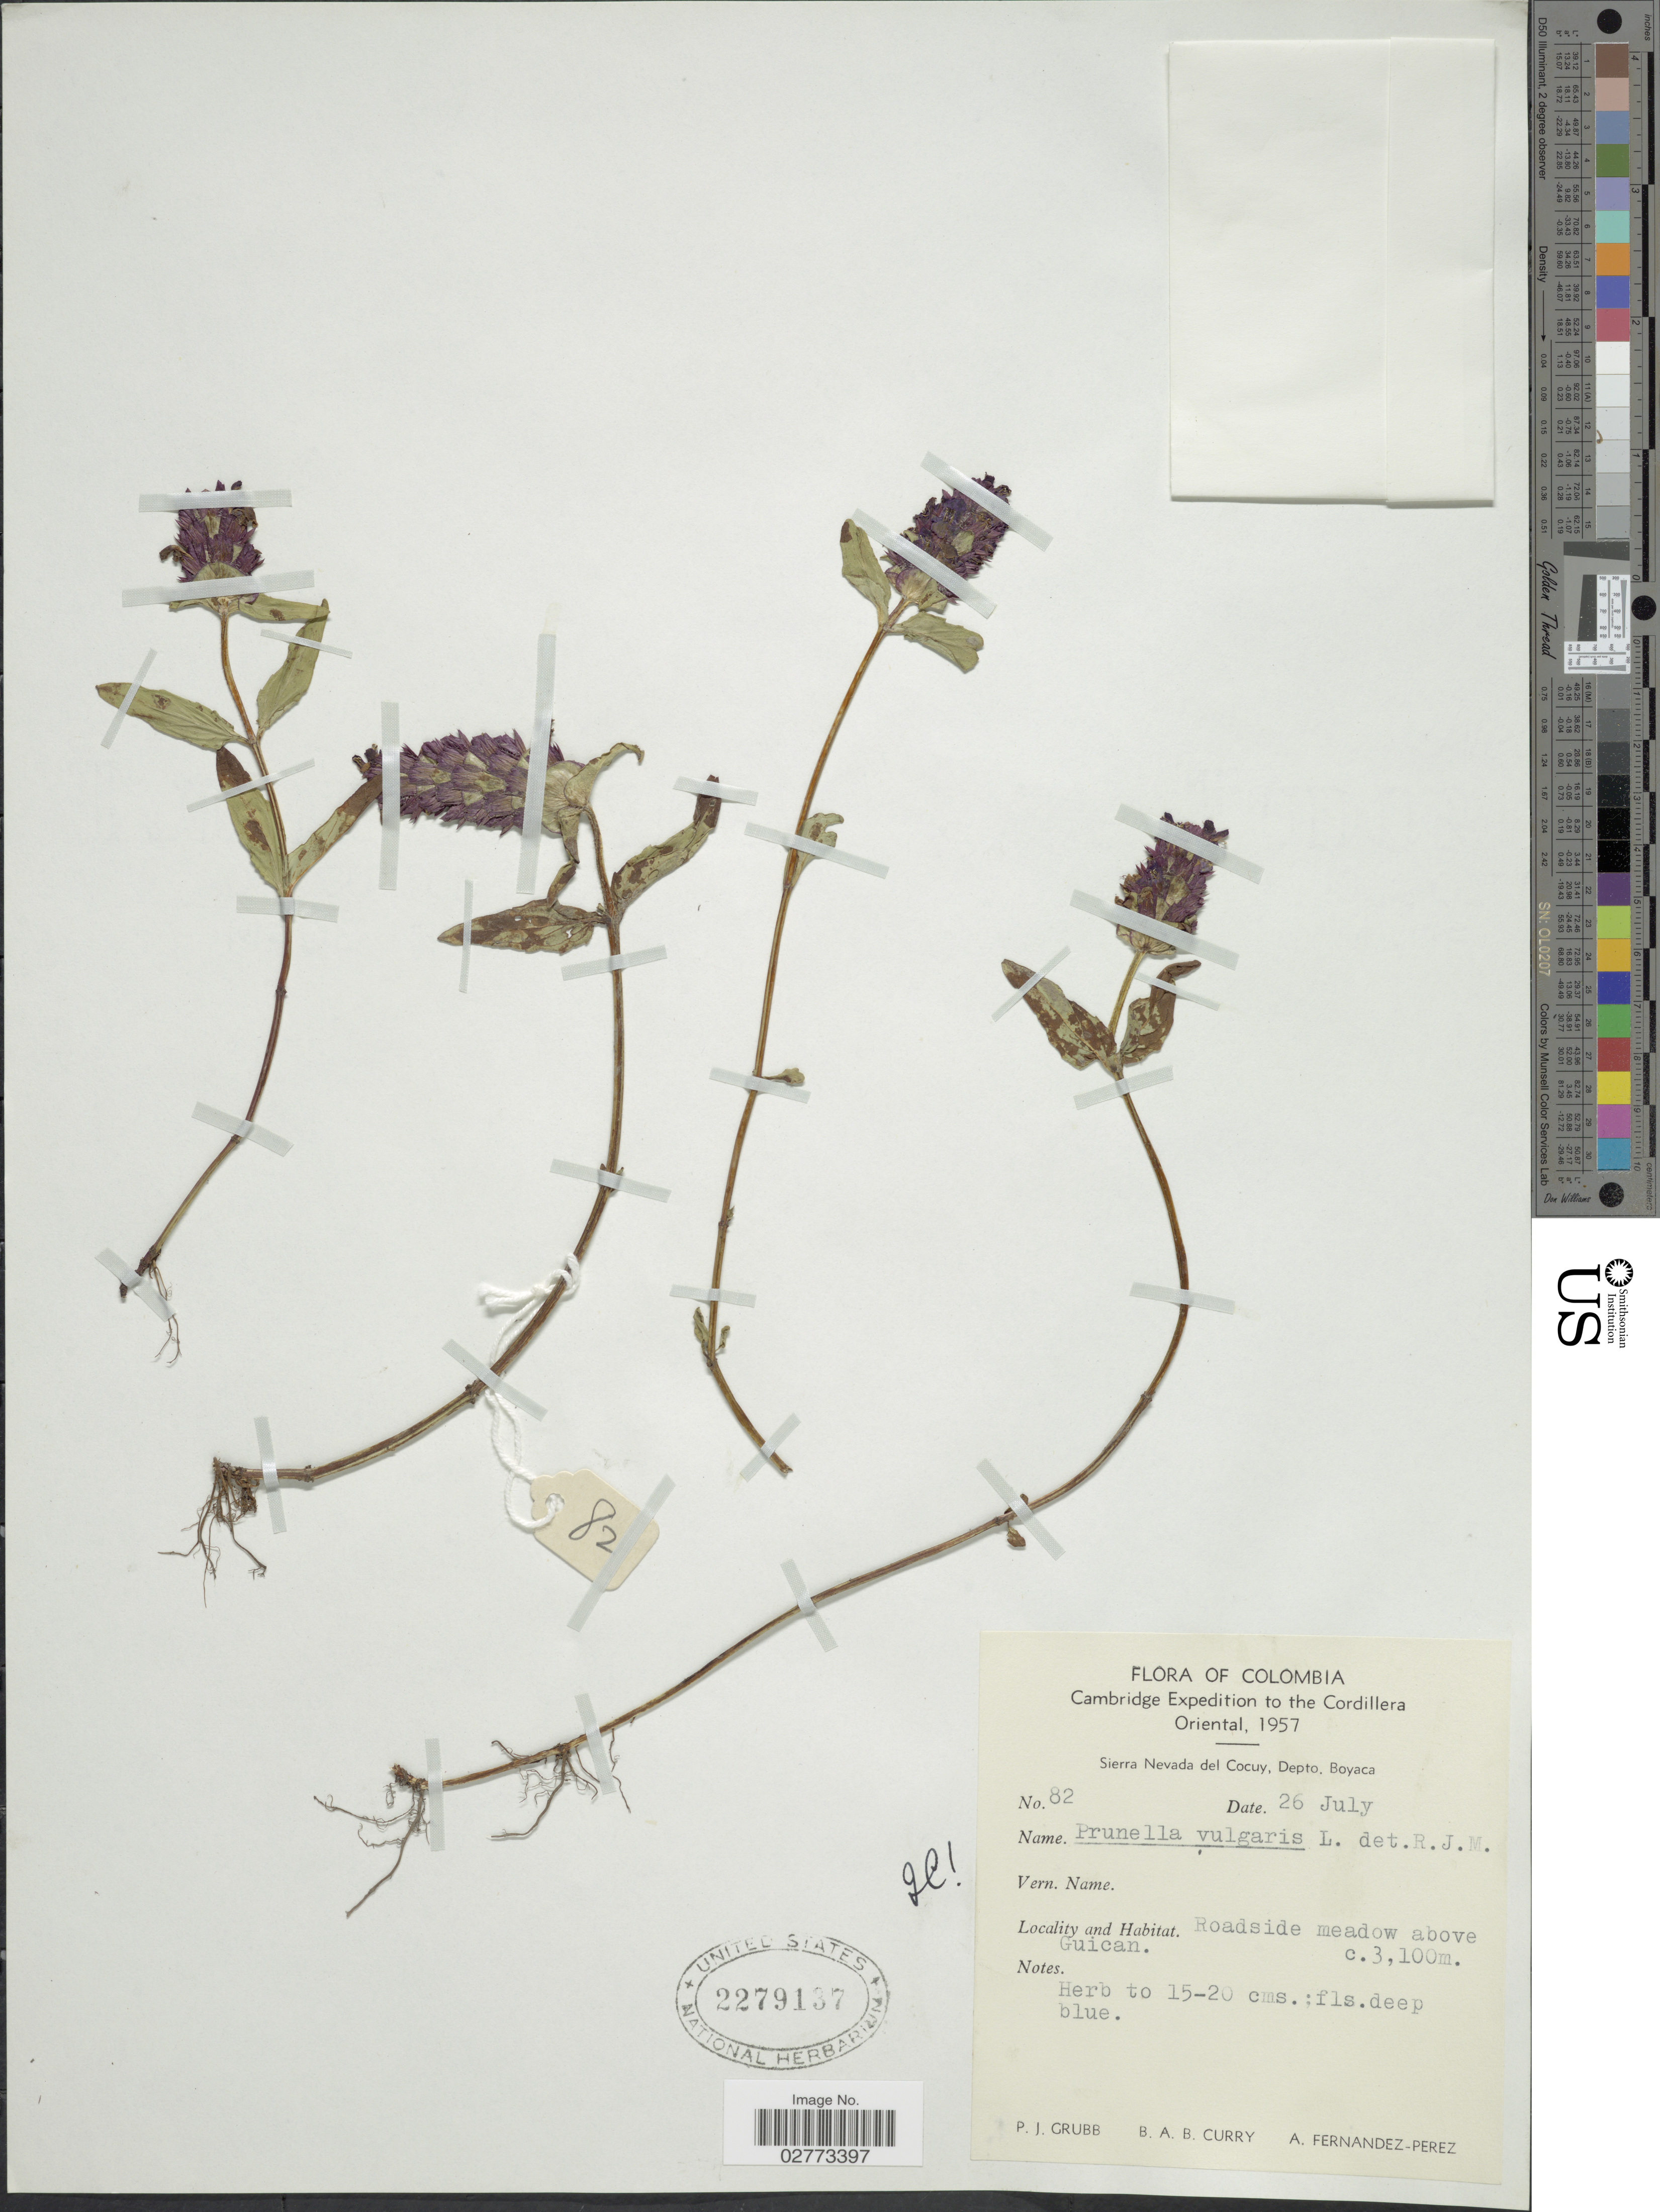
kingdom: Plantae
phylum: Tracheophyta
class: Magnoliopsida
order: Lamiales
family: Lamiaceae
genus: Prunella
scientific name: Prunella vulgaris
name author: L.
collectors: P. J. Grubb, B. Curry & A. Fernández-Pérez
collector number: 82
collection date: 1957-07-26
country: Colombia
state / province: Boyacá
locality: Cordilerra Oriental. Sierra Nevada del Cocuy, Depto. Boyaca. Roadside meadow above Guican.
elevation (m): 3100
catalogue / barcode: US 2279137